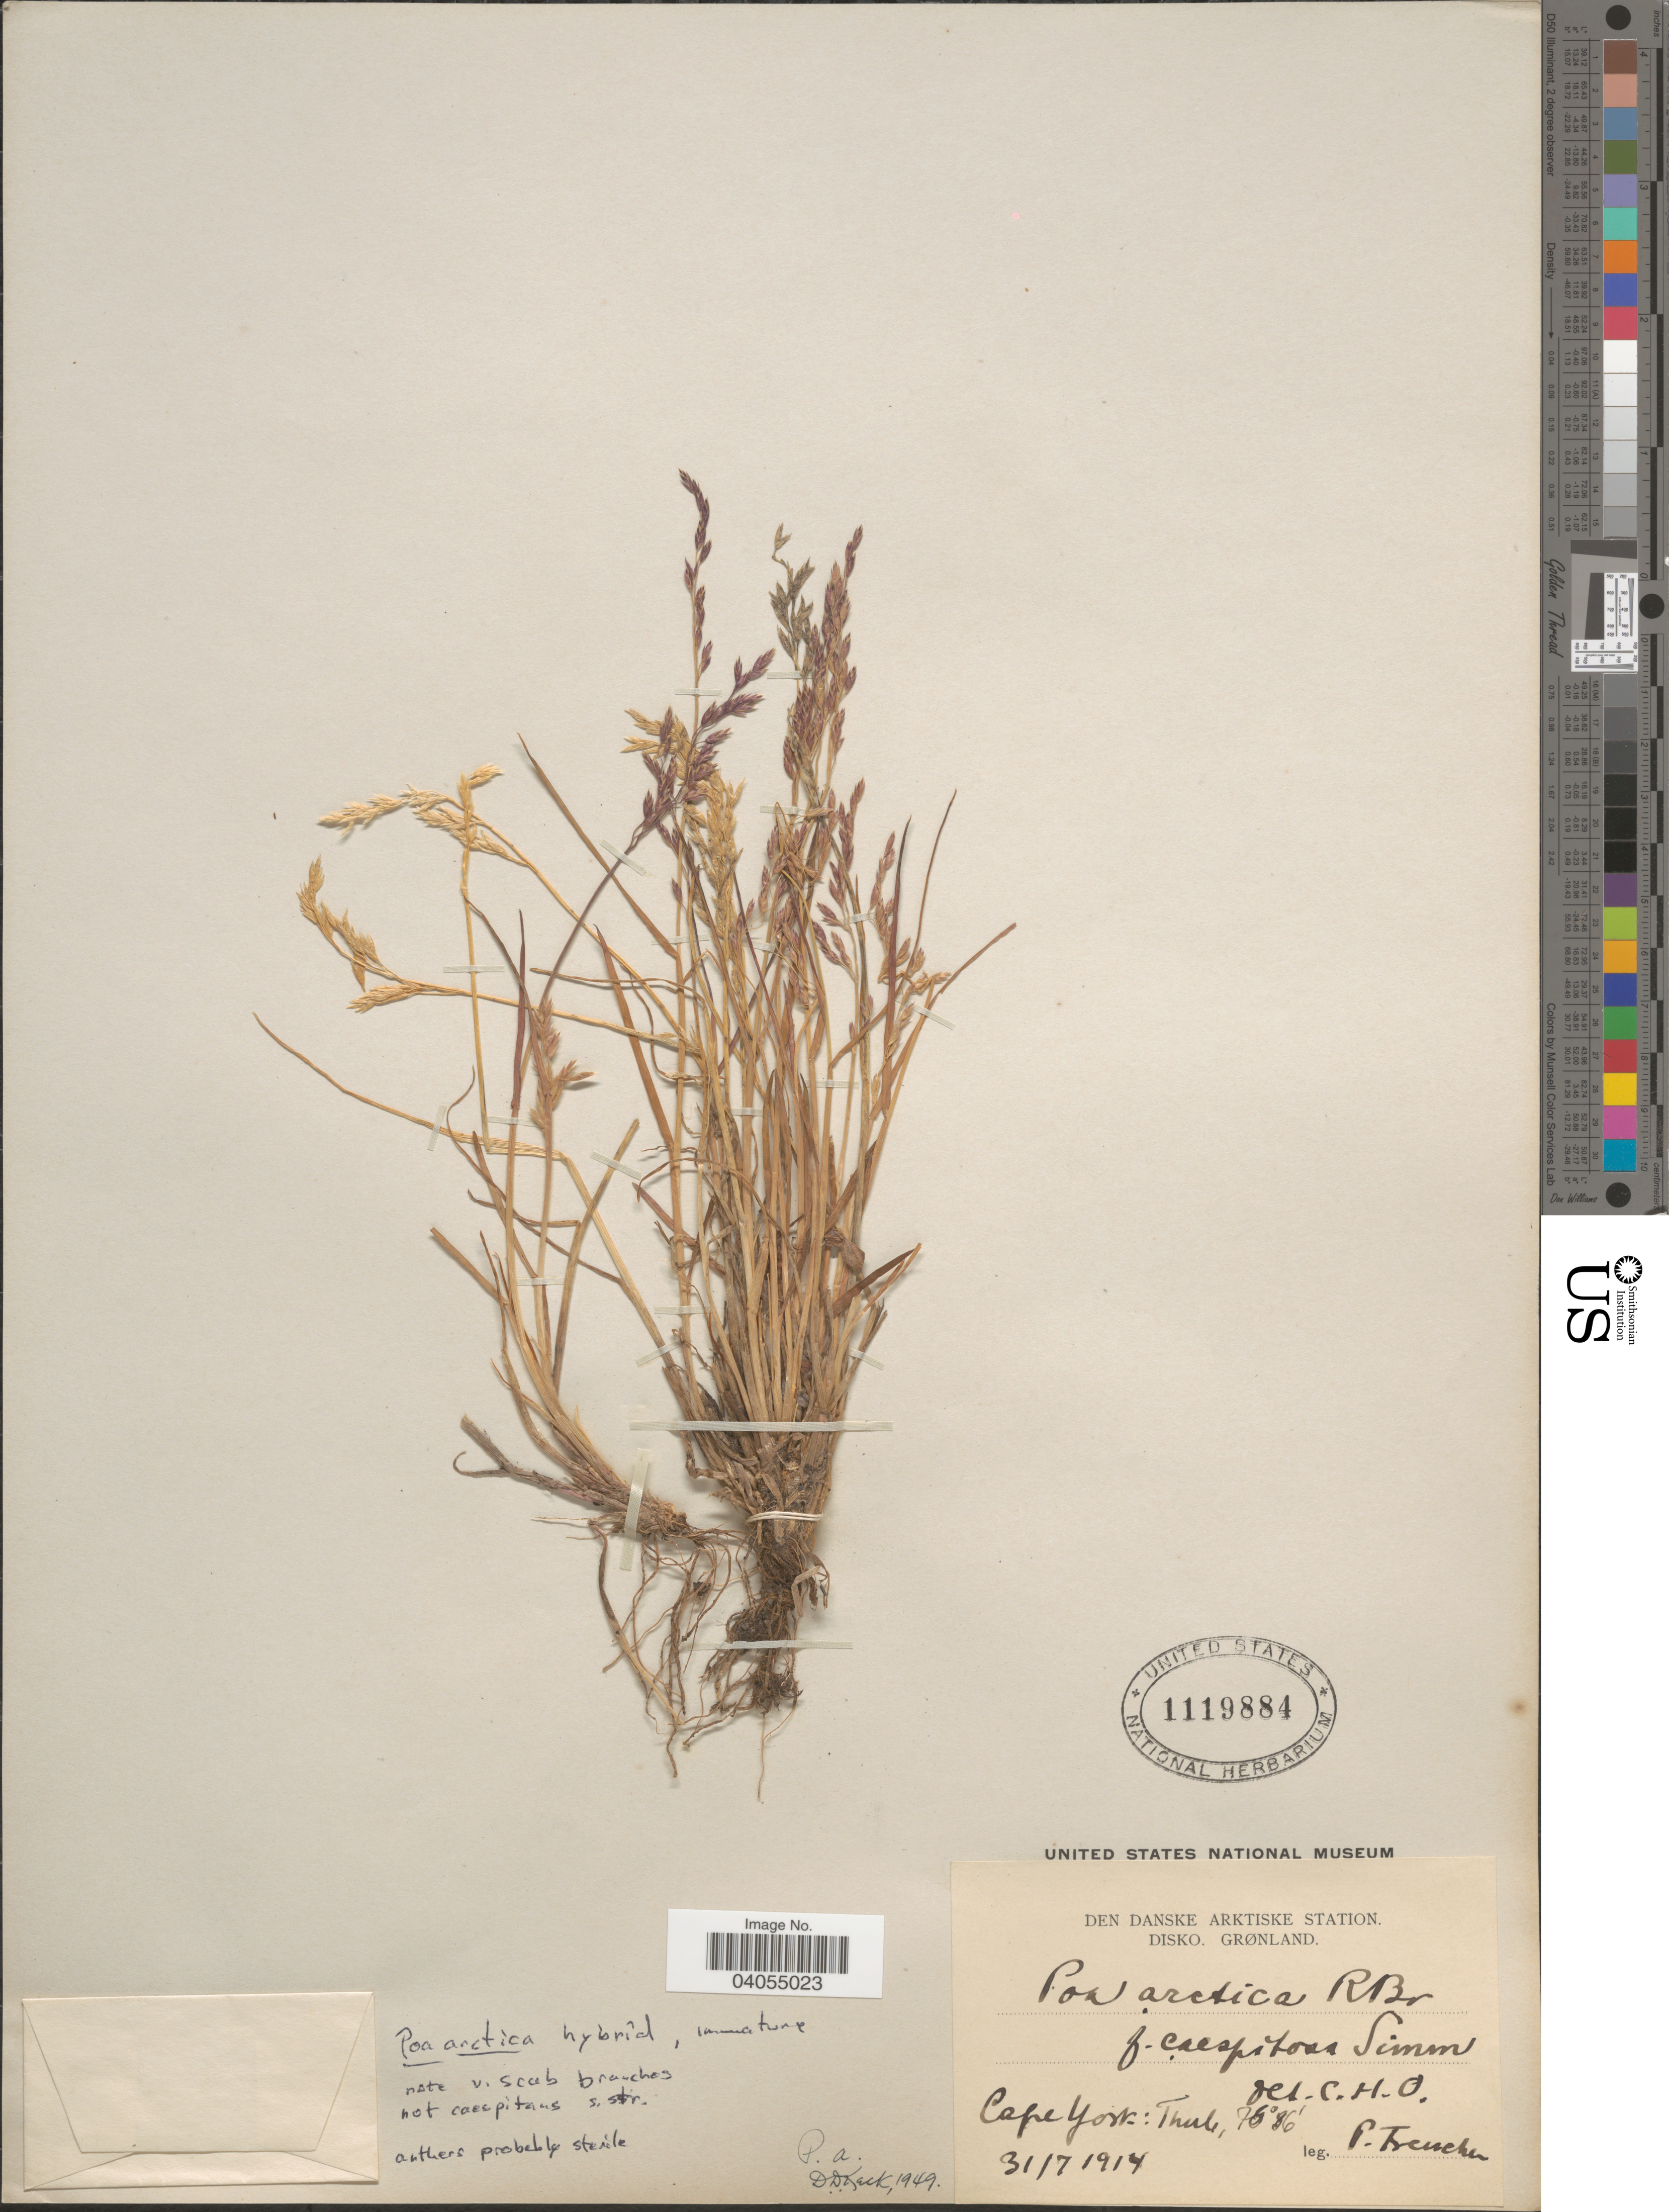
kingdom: Plantae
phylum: Tracheophyta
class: Liliopsida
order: Poales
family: Poaceae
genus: Poa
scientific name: Poa arctica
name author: R. Br.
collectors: P. Trencher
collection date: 1914-07-31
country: Greenland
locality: Den Danske Arktiske Station. Disko, Grønland. Cape York: Thul.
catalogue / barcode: US 1119884